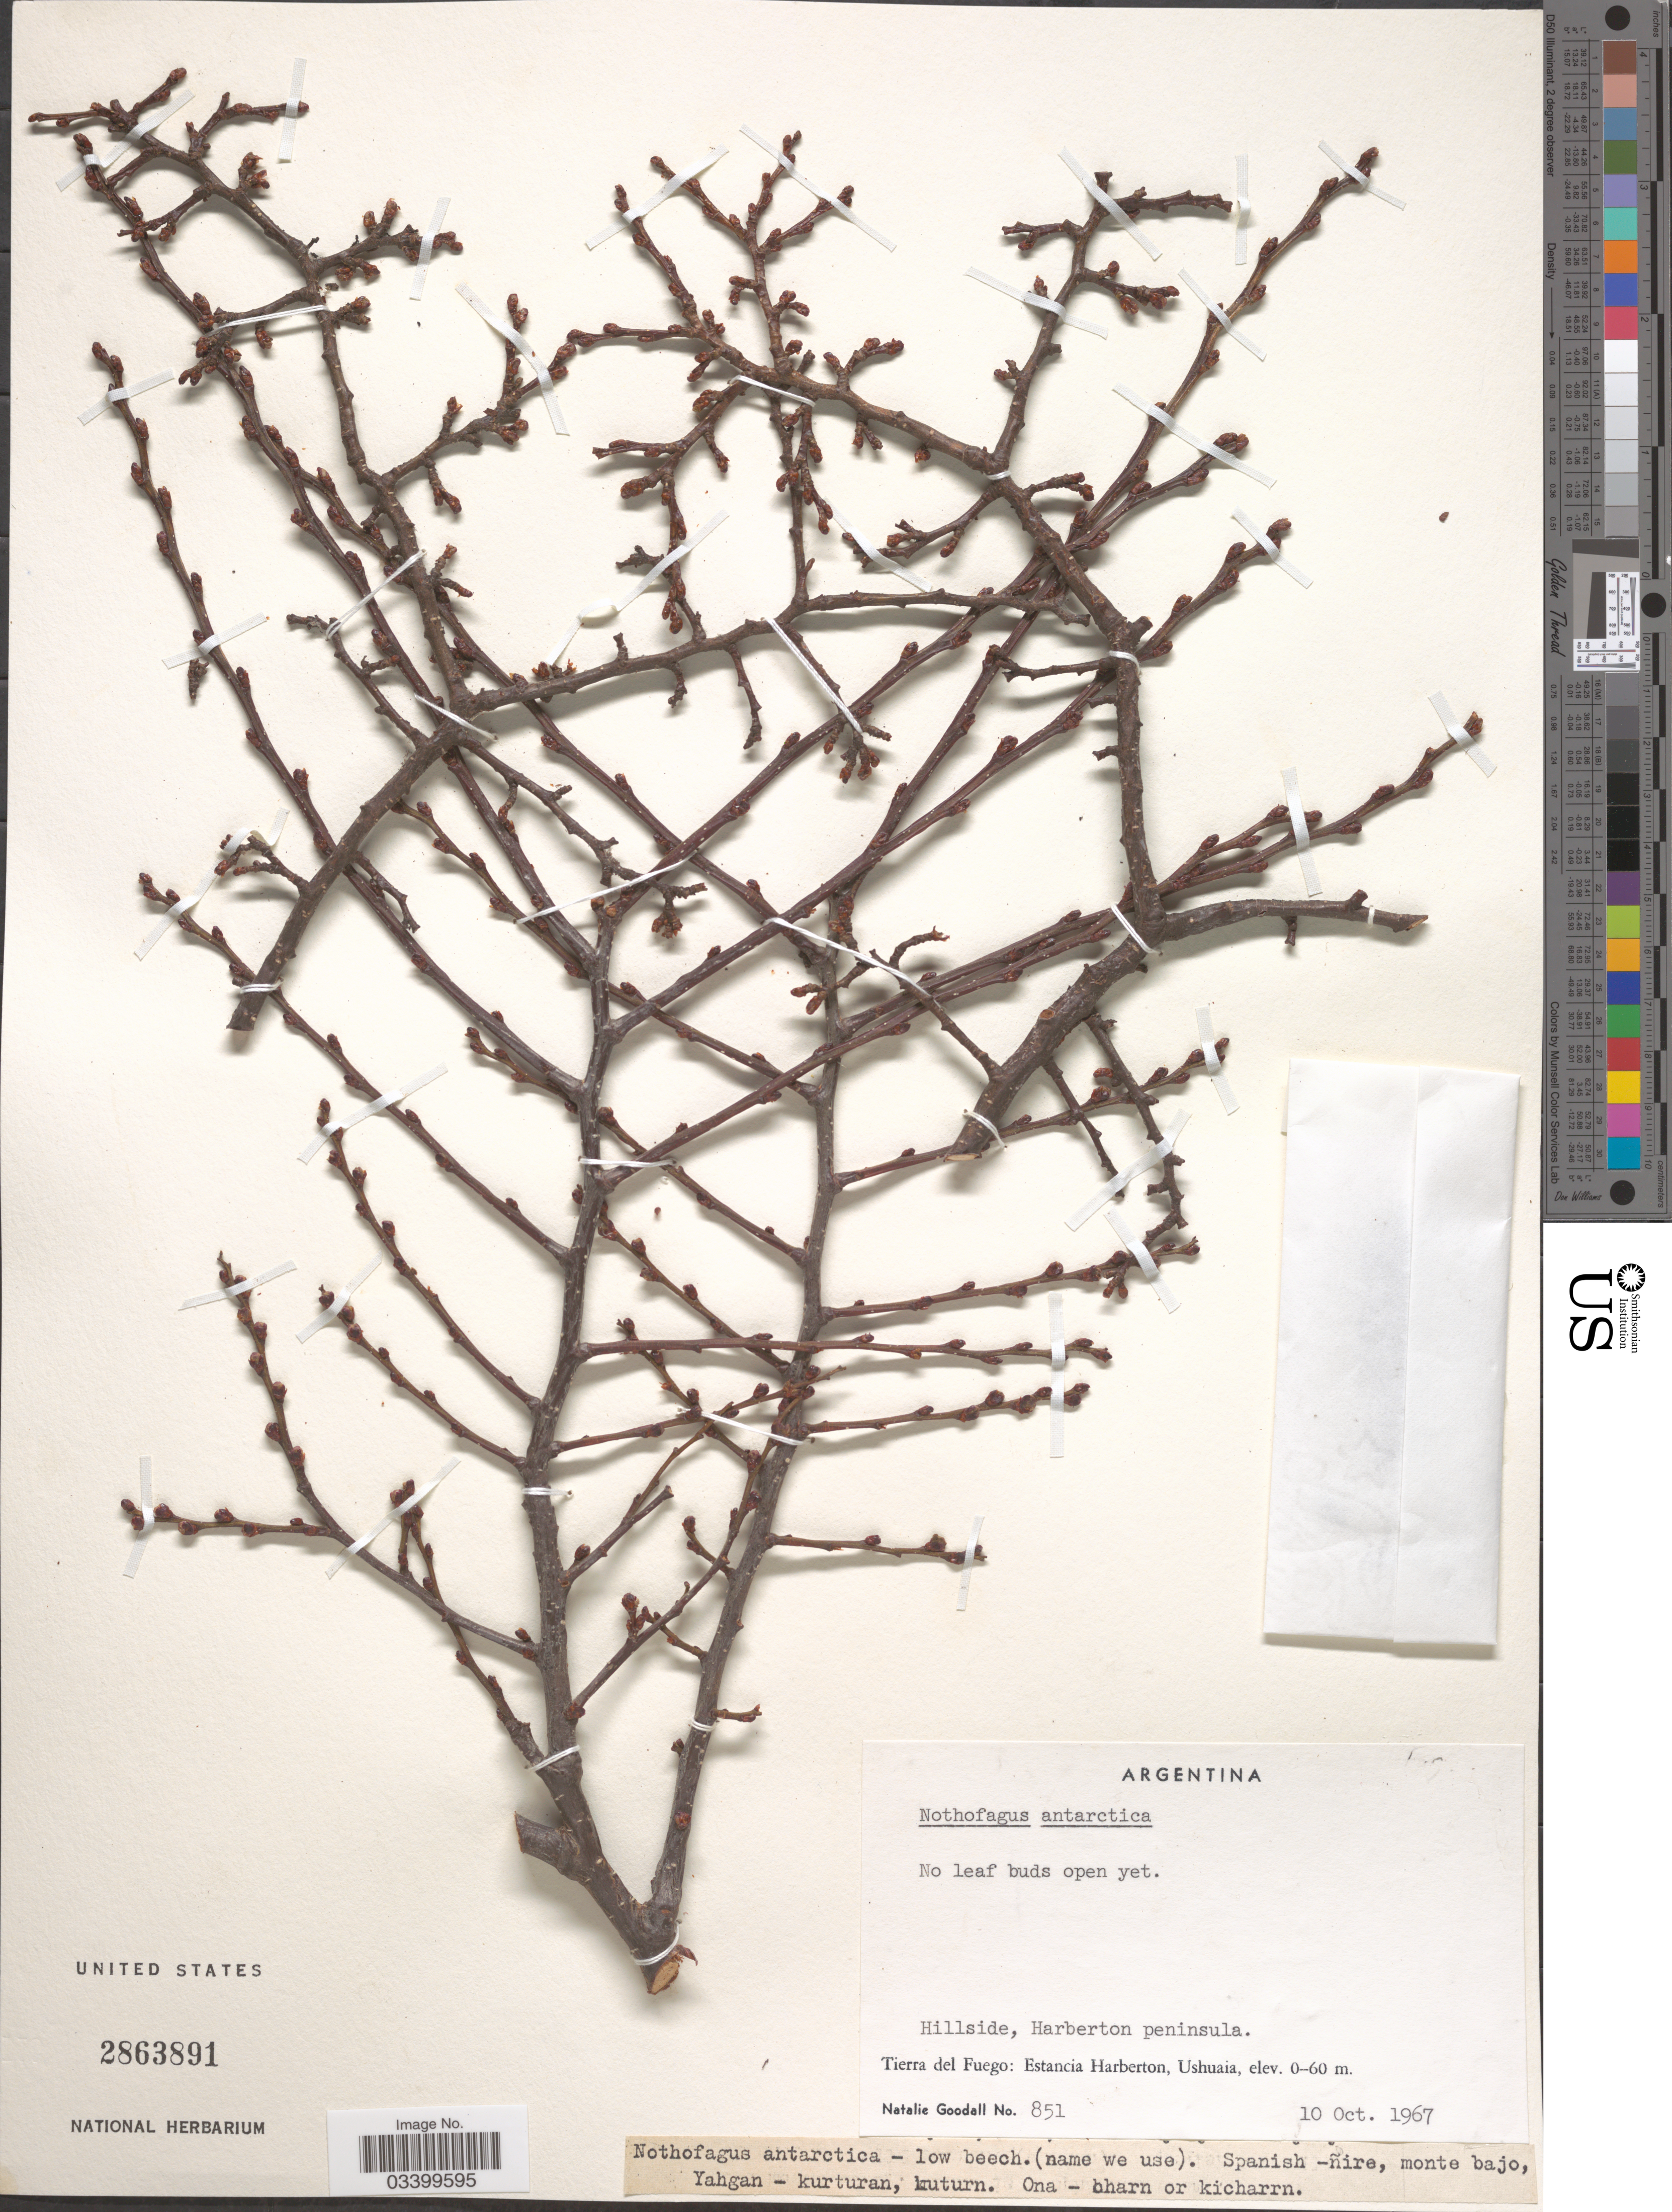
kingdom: Plantae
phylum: Tracheophyta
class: Magnoliopsida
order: Fagales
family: Nothofagaceae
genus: Nothofagus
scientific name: Nothofagus antarctica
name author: (G. Forst.) Oerst.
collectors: N. Goodall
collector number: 851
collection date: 1967-10-10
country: Argentina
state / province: Tierra del Fuego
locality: Hillside, Harberton peninsula. Estancia Harberton, Ushuaia.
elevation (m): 0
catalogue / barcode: US 2863891